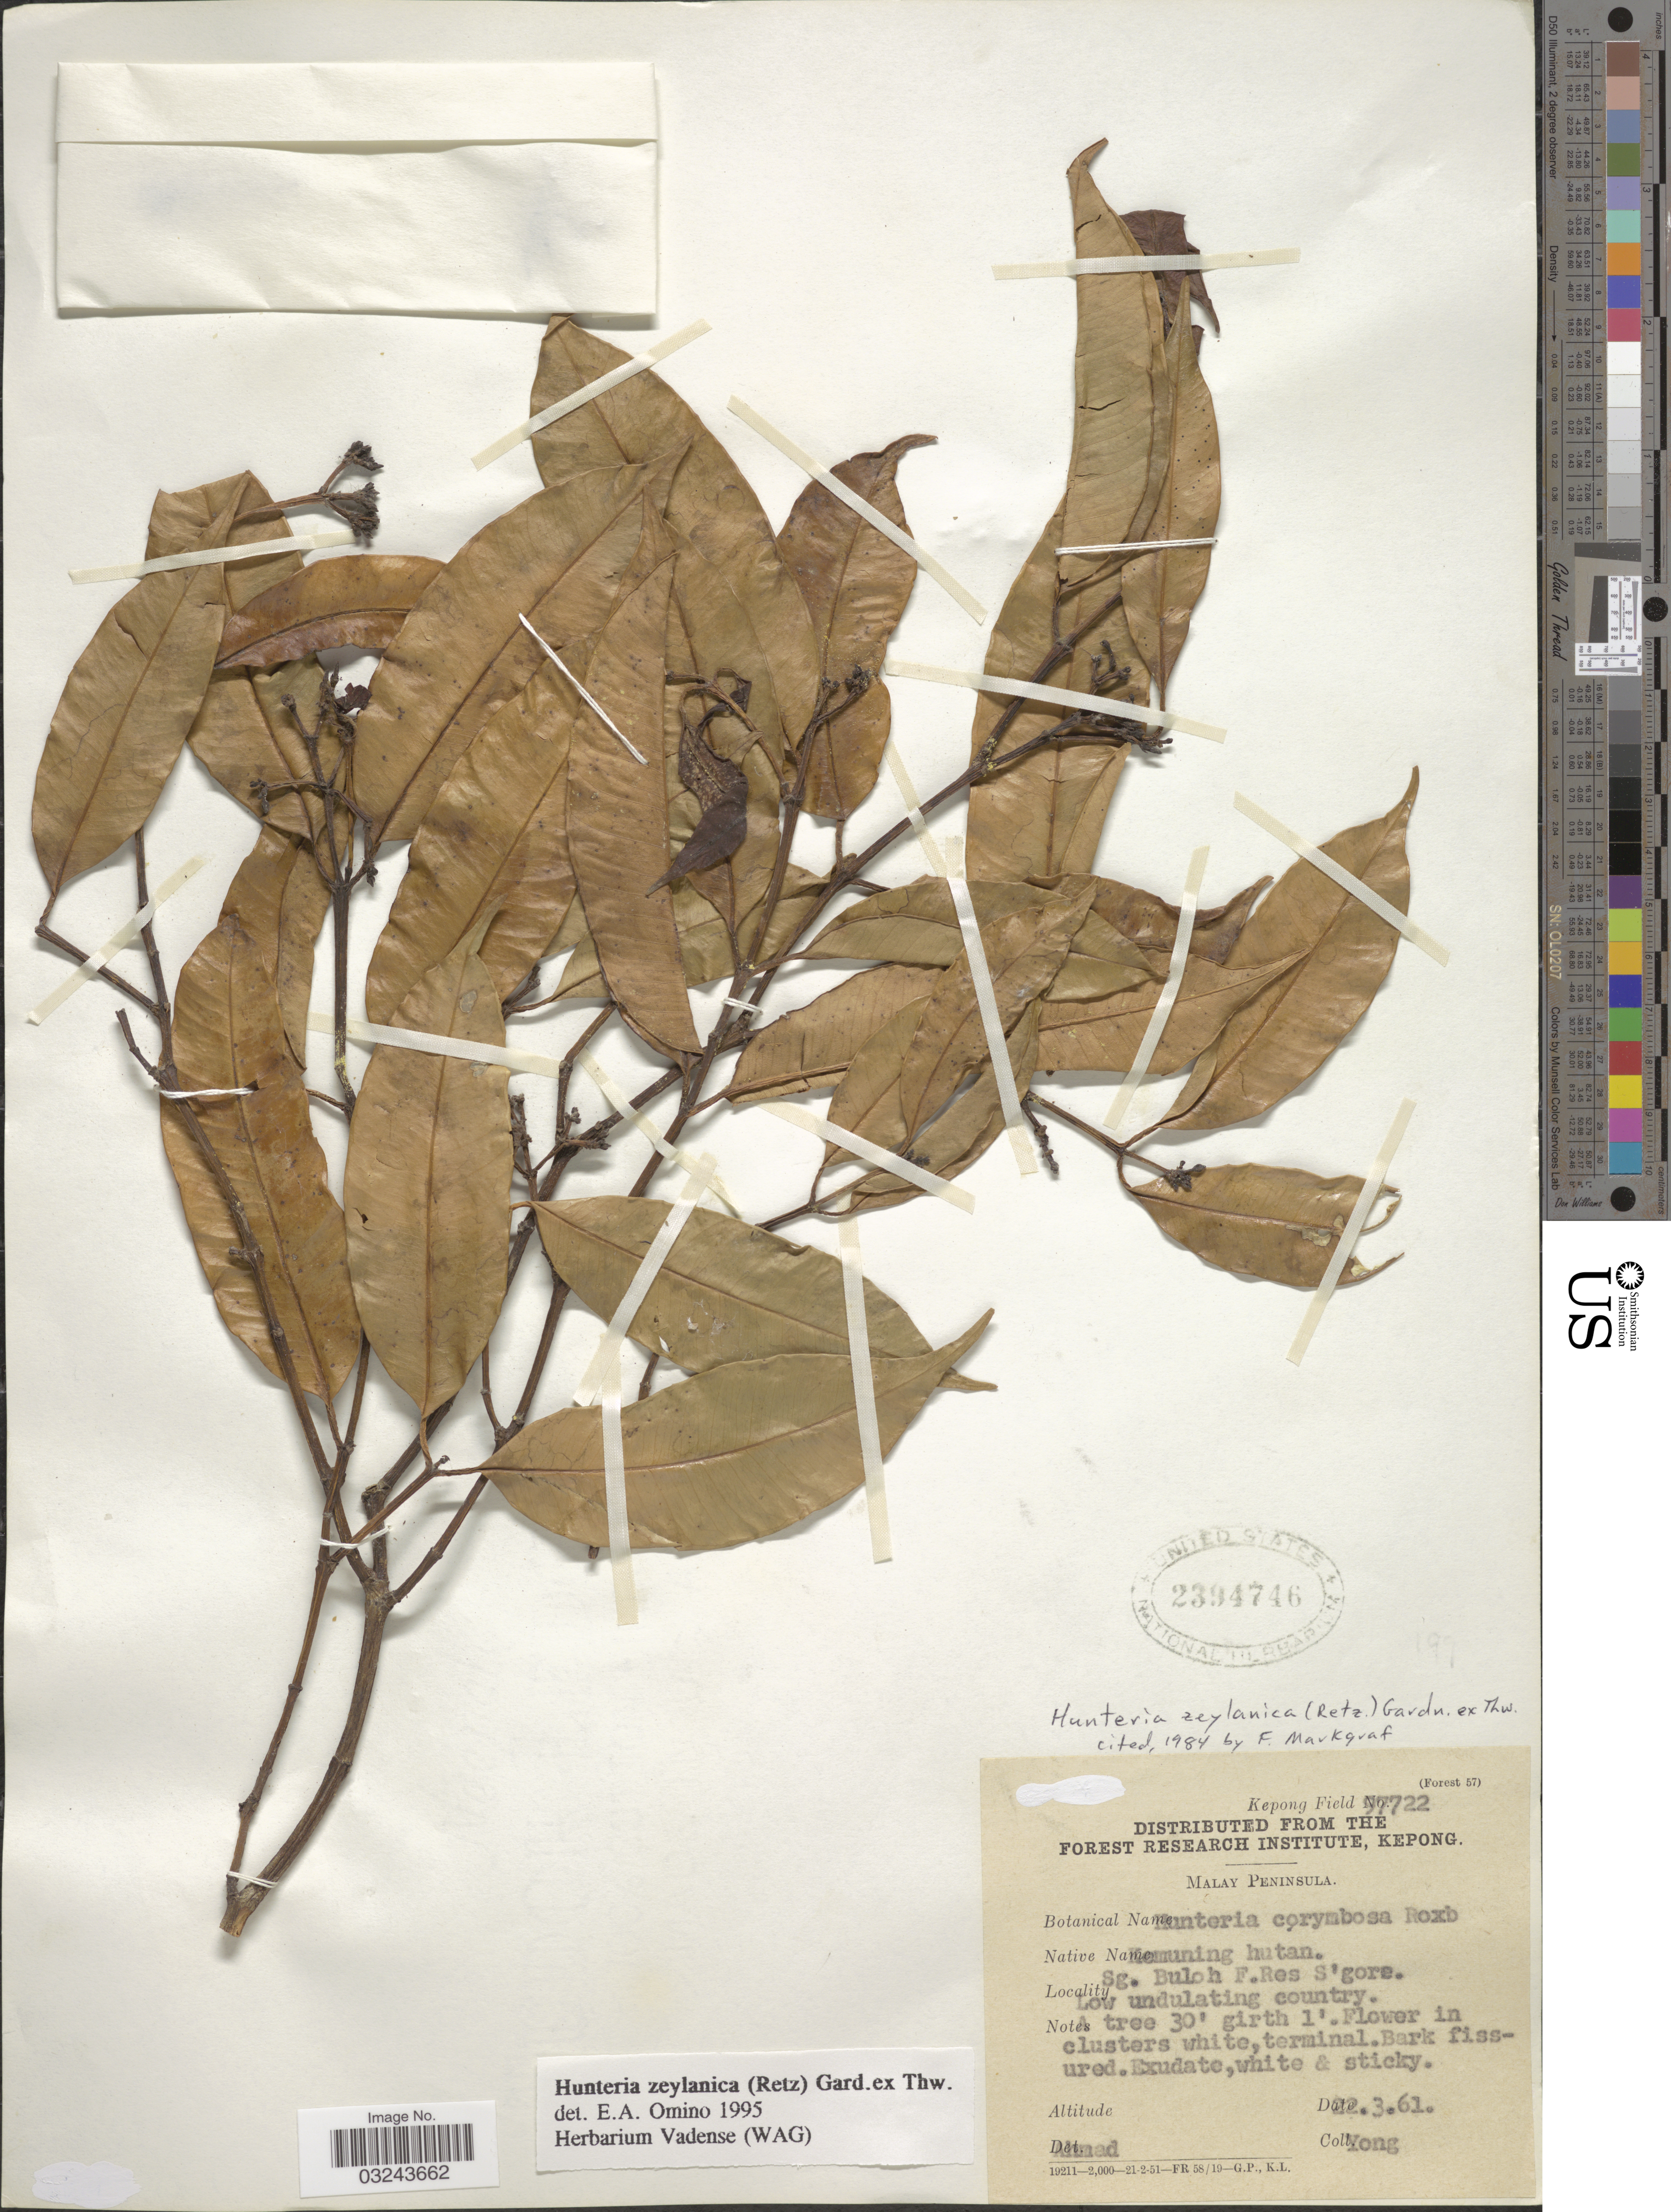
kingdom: Plantae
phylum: Tracheophyta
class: Magnoliopsida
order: Gentianales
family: Apocynaceae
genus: Hunteria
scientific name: Hunteria zeylanica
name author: (Retz.) Gardner ex Thwaites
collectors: -. Yong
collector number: Kepong Field 97722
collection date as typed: Transcribed d/m/y: 22/3/61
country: Malaysia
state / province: Selangor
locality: Malay Peninsula. Sg. Buloh F.Res S'gore.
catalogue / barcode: US 2394746